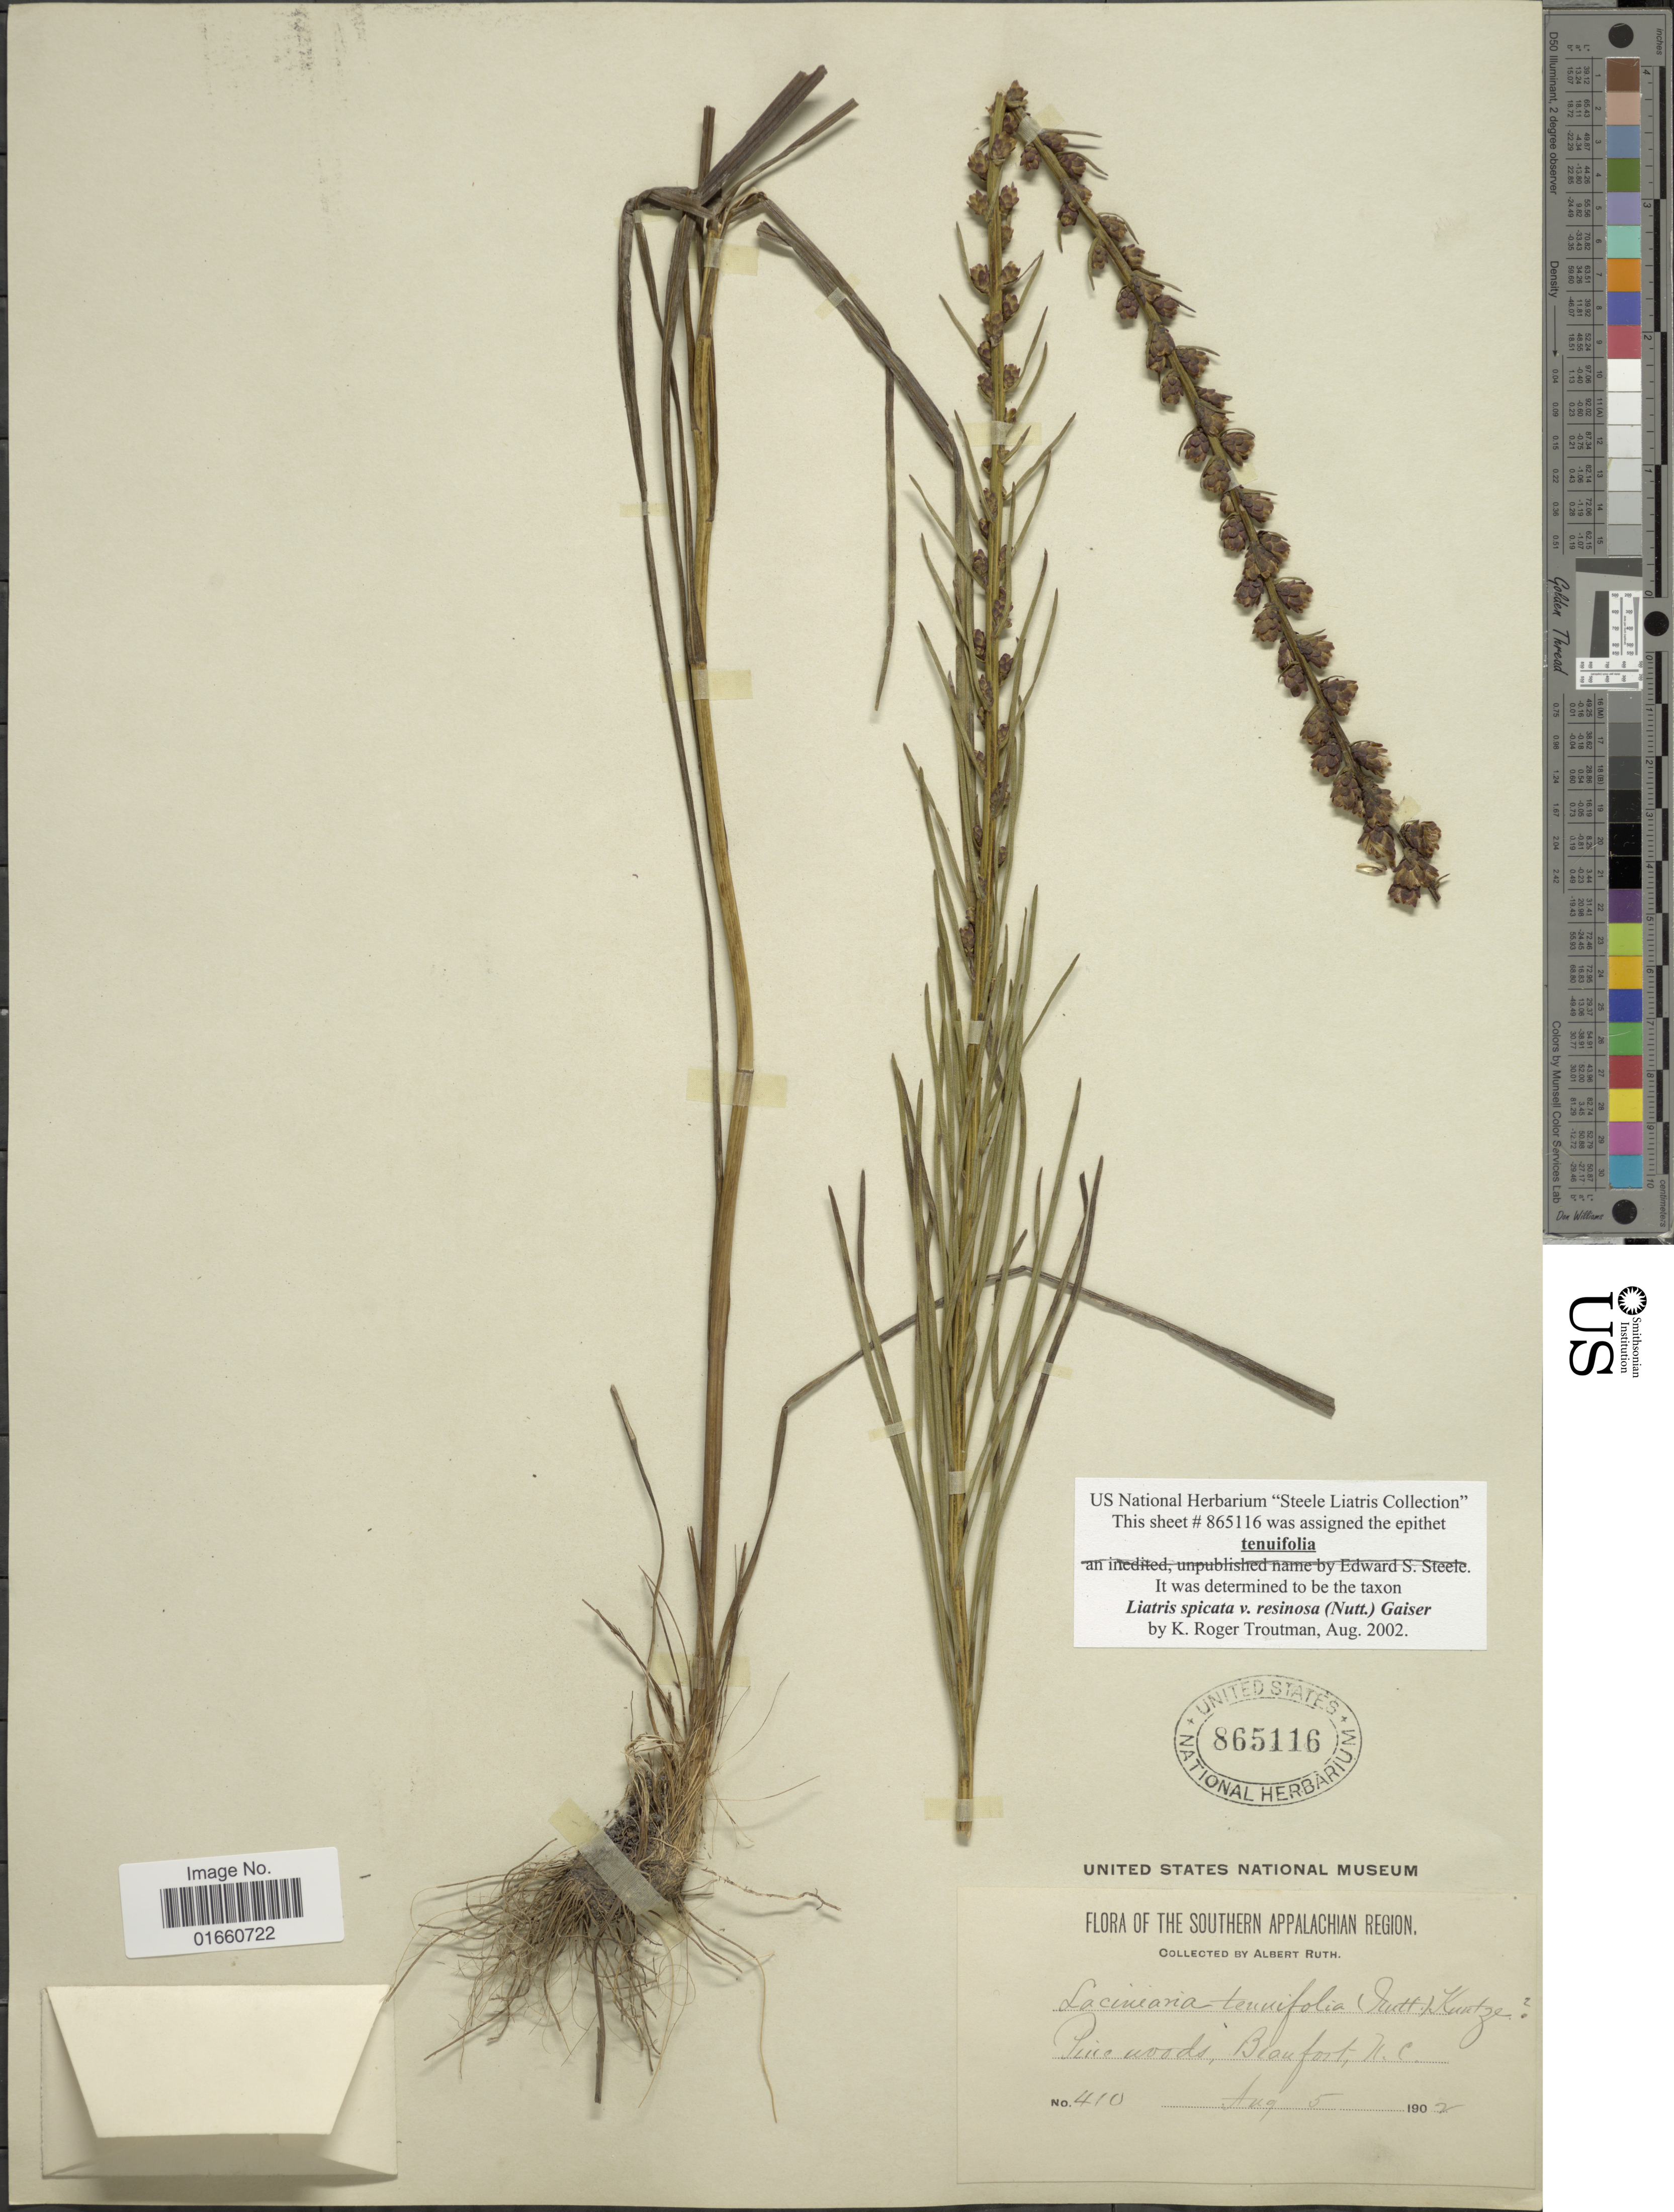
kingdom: Plantae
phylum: Tracheophyta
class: Magnoliopsida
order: Asterales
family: Asteraceae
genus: Liatris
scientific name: Liatris spicata var. resinosa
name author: (Nutt.) Gaiser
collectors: A. Ruth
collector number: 410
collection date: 1902-08-05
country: United States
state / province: North Carolina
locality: Southern Appalachian Region, Pine woods, Beaufort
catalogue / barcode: US 865116